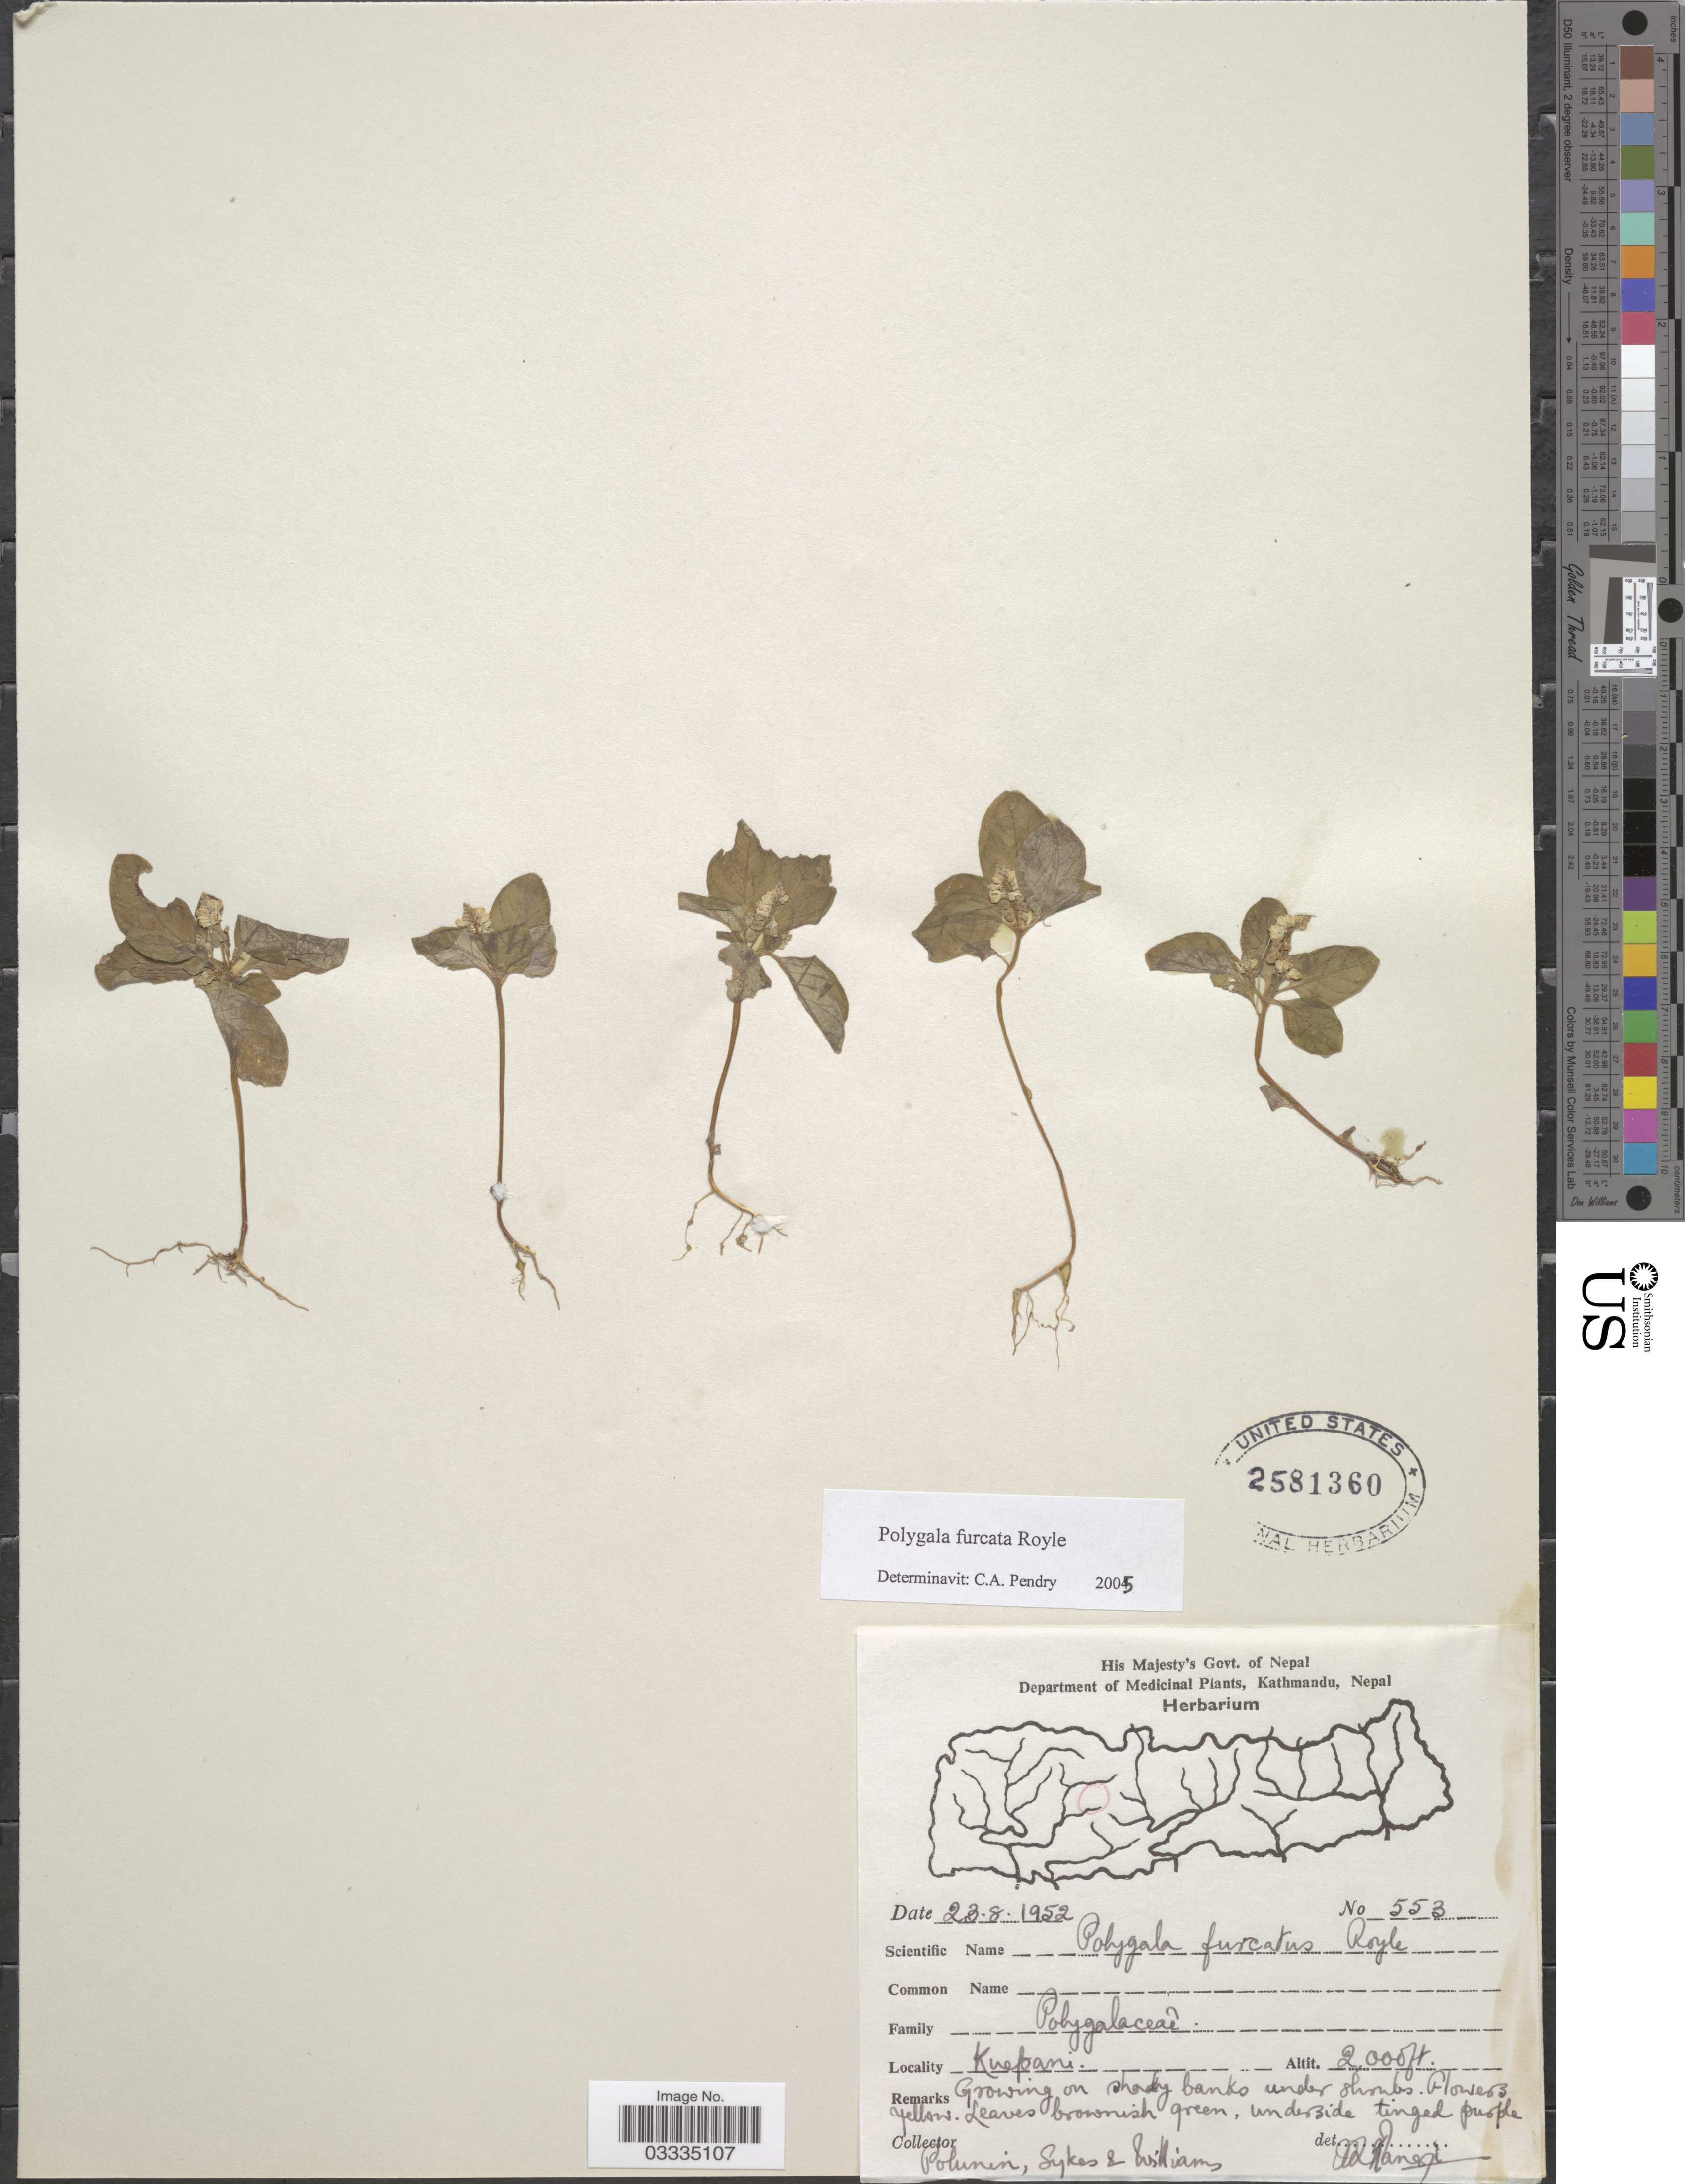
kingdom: Plantae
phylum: Tracheophyta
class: Magnoliopsida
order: Fabales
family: Polygalaceae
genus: Polygala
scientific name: Polygala furcata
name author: Royle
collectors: Polunin, Sykes, -- & -- Williams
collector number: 553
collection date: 1952-08-23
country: Nepal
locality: Kwepani.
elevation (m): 610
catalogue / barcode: US 2581360